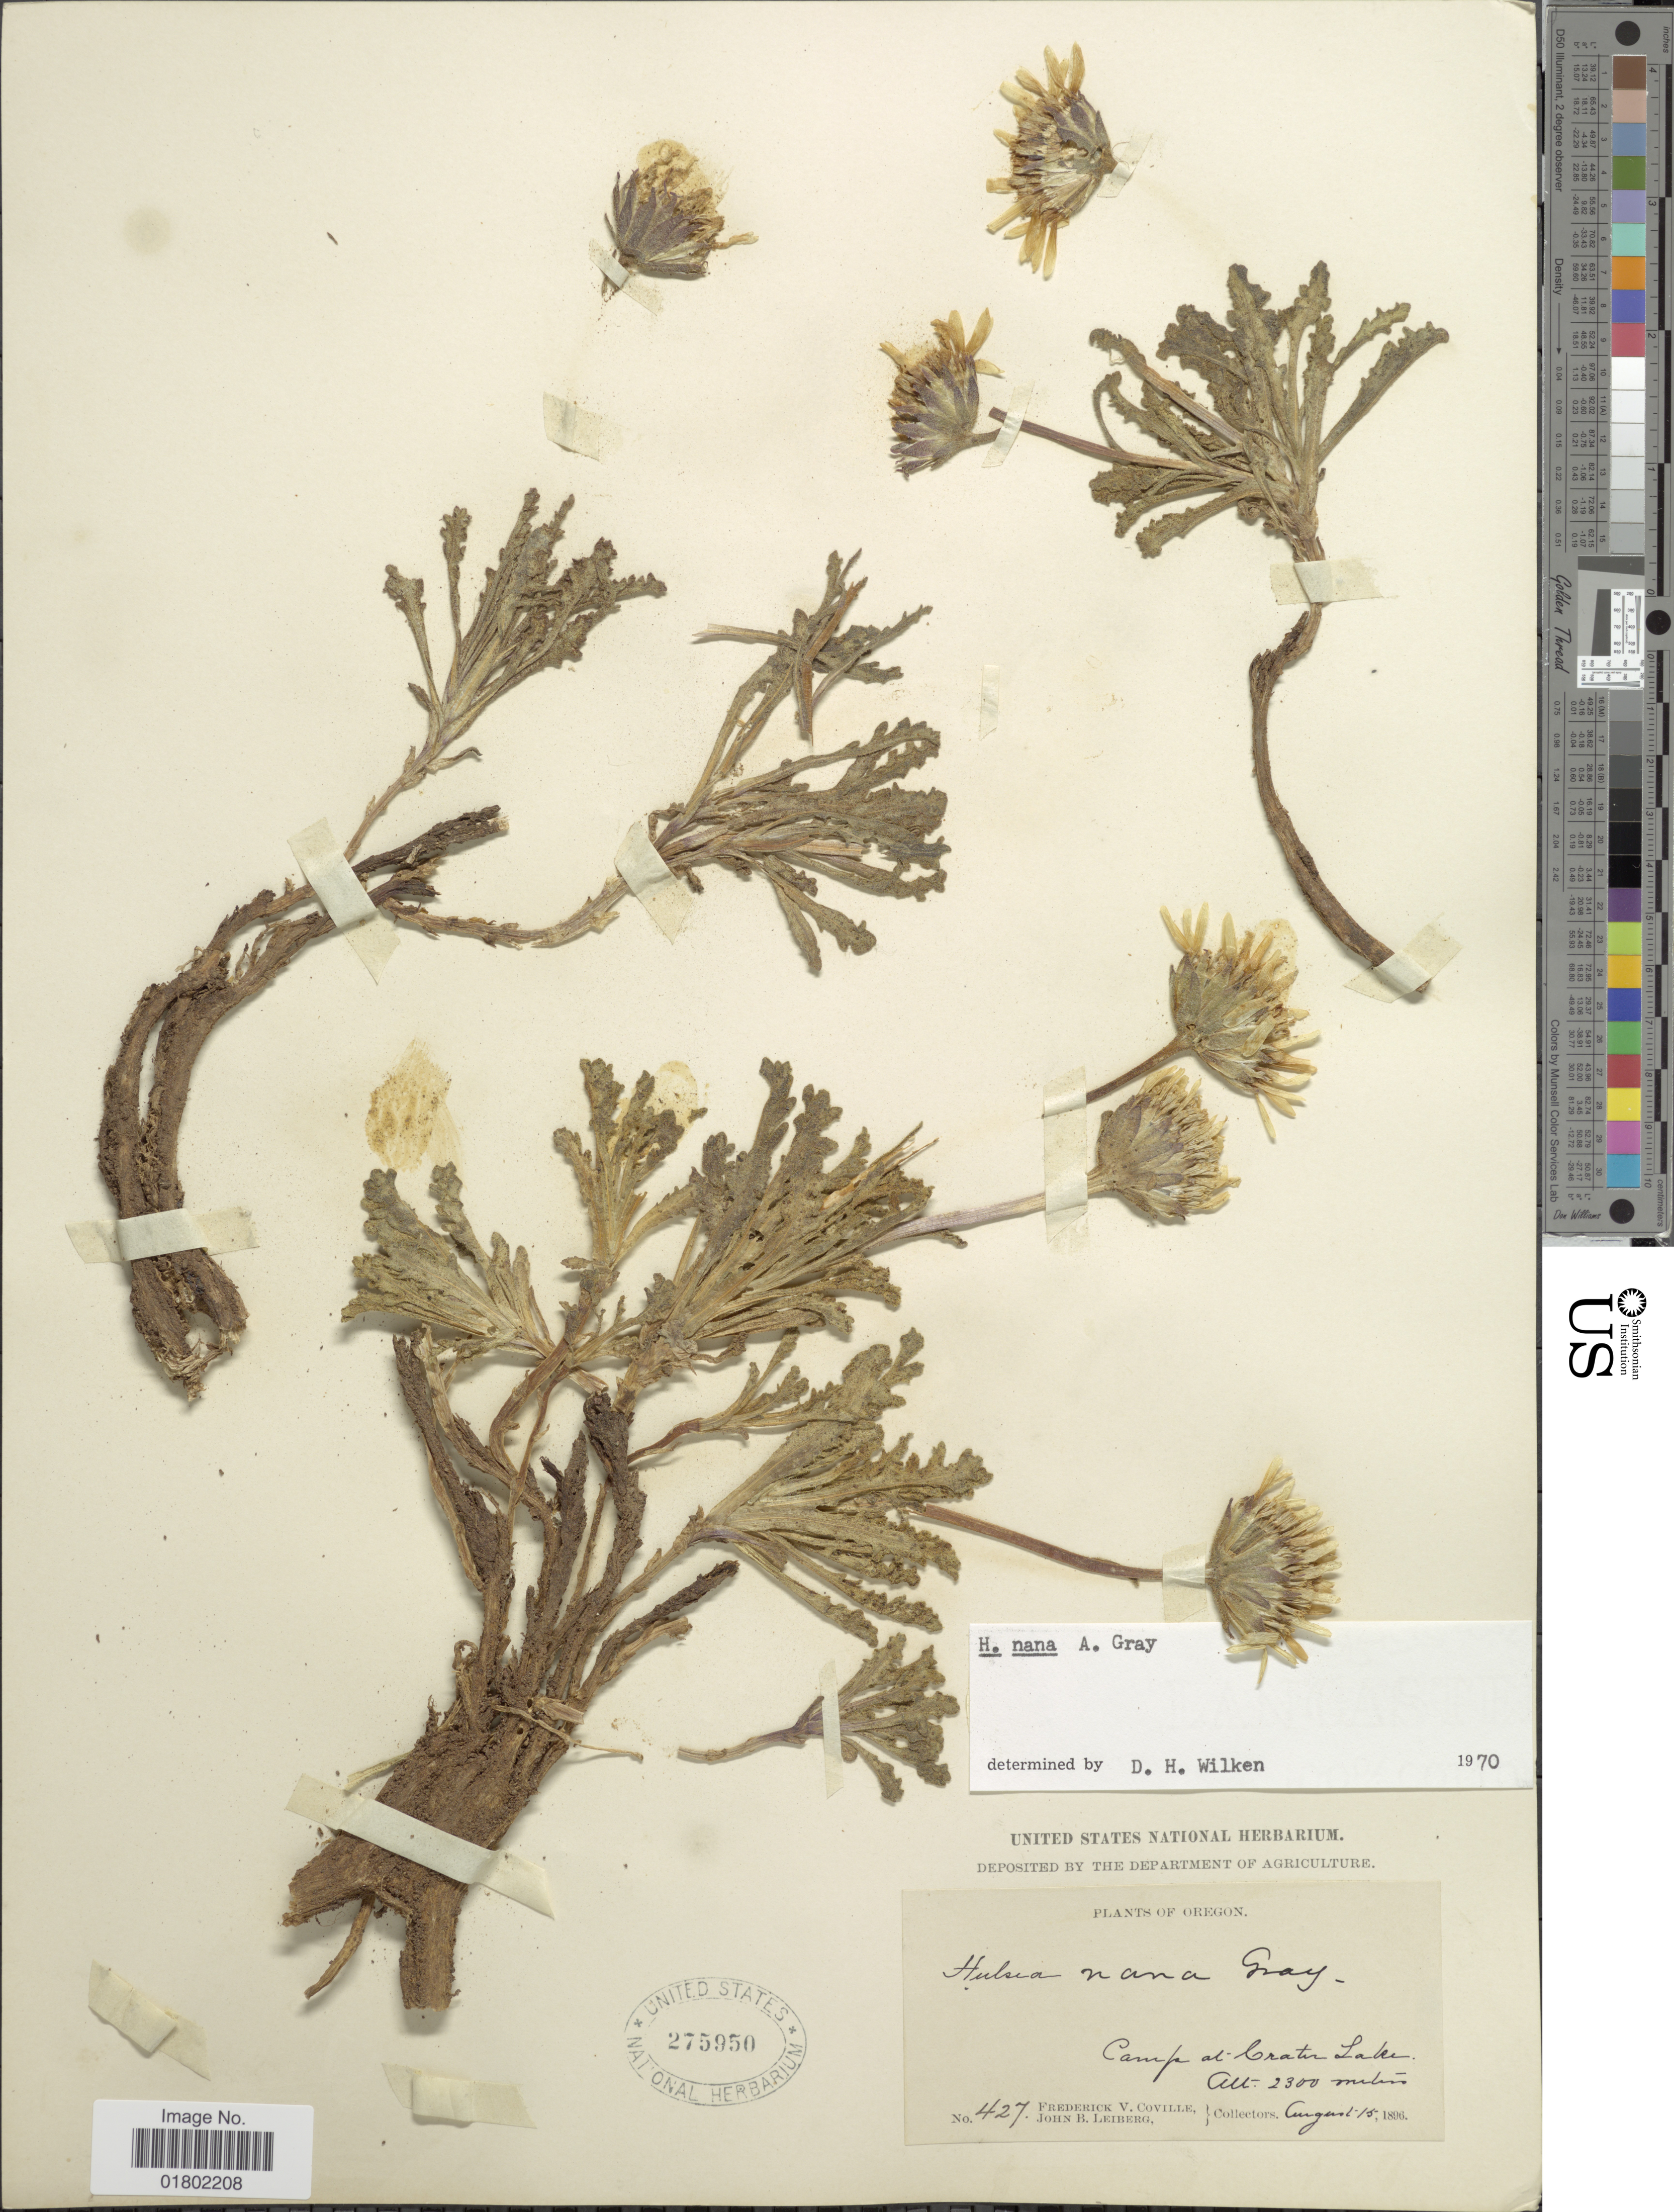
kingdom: Plantae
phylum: Tracheophyta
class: Magnoliopsida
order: Asterales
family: Asteraceae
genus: Hulsea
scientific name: Hulsea nana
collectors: F. V. Coville & J. B. Leiberg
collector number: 427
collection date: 1896-08-15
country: United States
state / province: Oregon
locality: Camp at Crater Lake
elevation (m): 2300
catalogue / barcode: US 275950